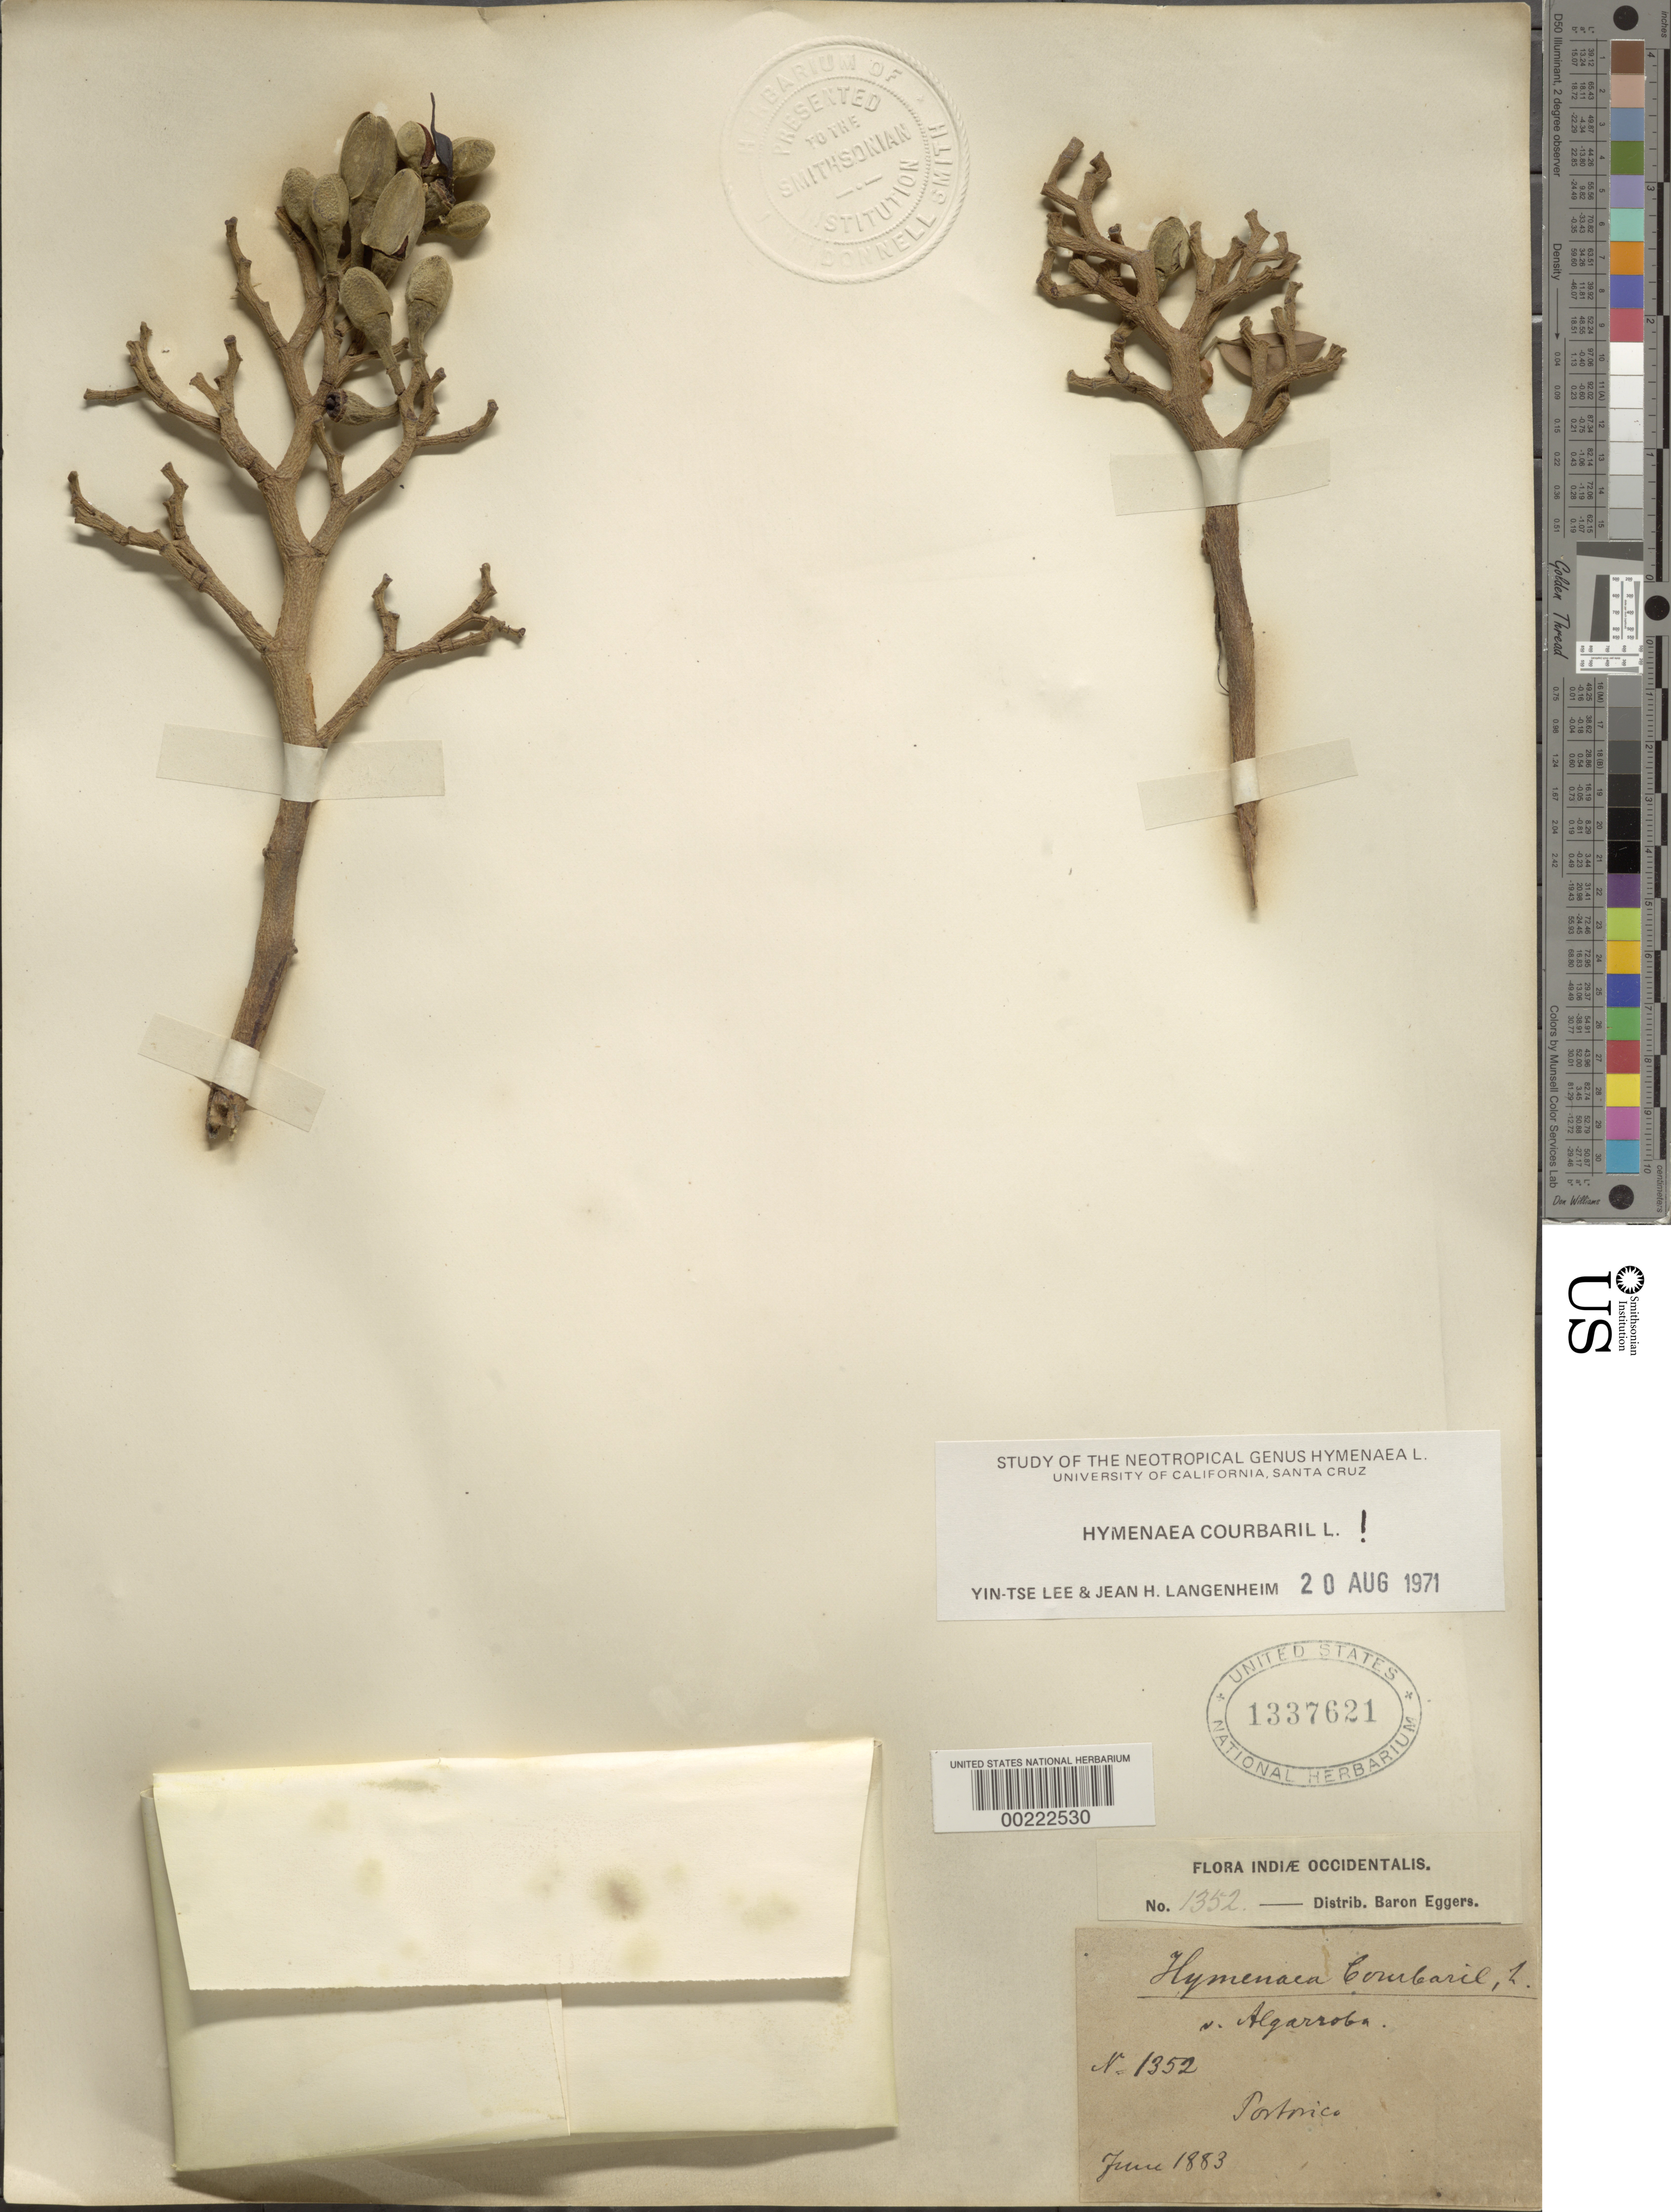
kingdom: Plantae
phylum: Tracheophyta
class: Magnoliopsida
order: Fabales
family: Fabaceae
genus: Hymenaea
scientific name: Hymenaea courbaril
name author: L.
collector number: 1352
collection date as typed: Jun 1883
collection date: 1883-06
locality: Tortonico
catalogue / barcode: US 1337621